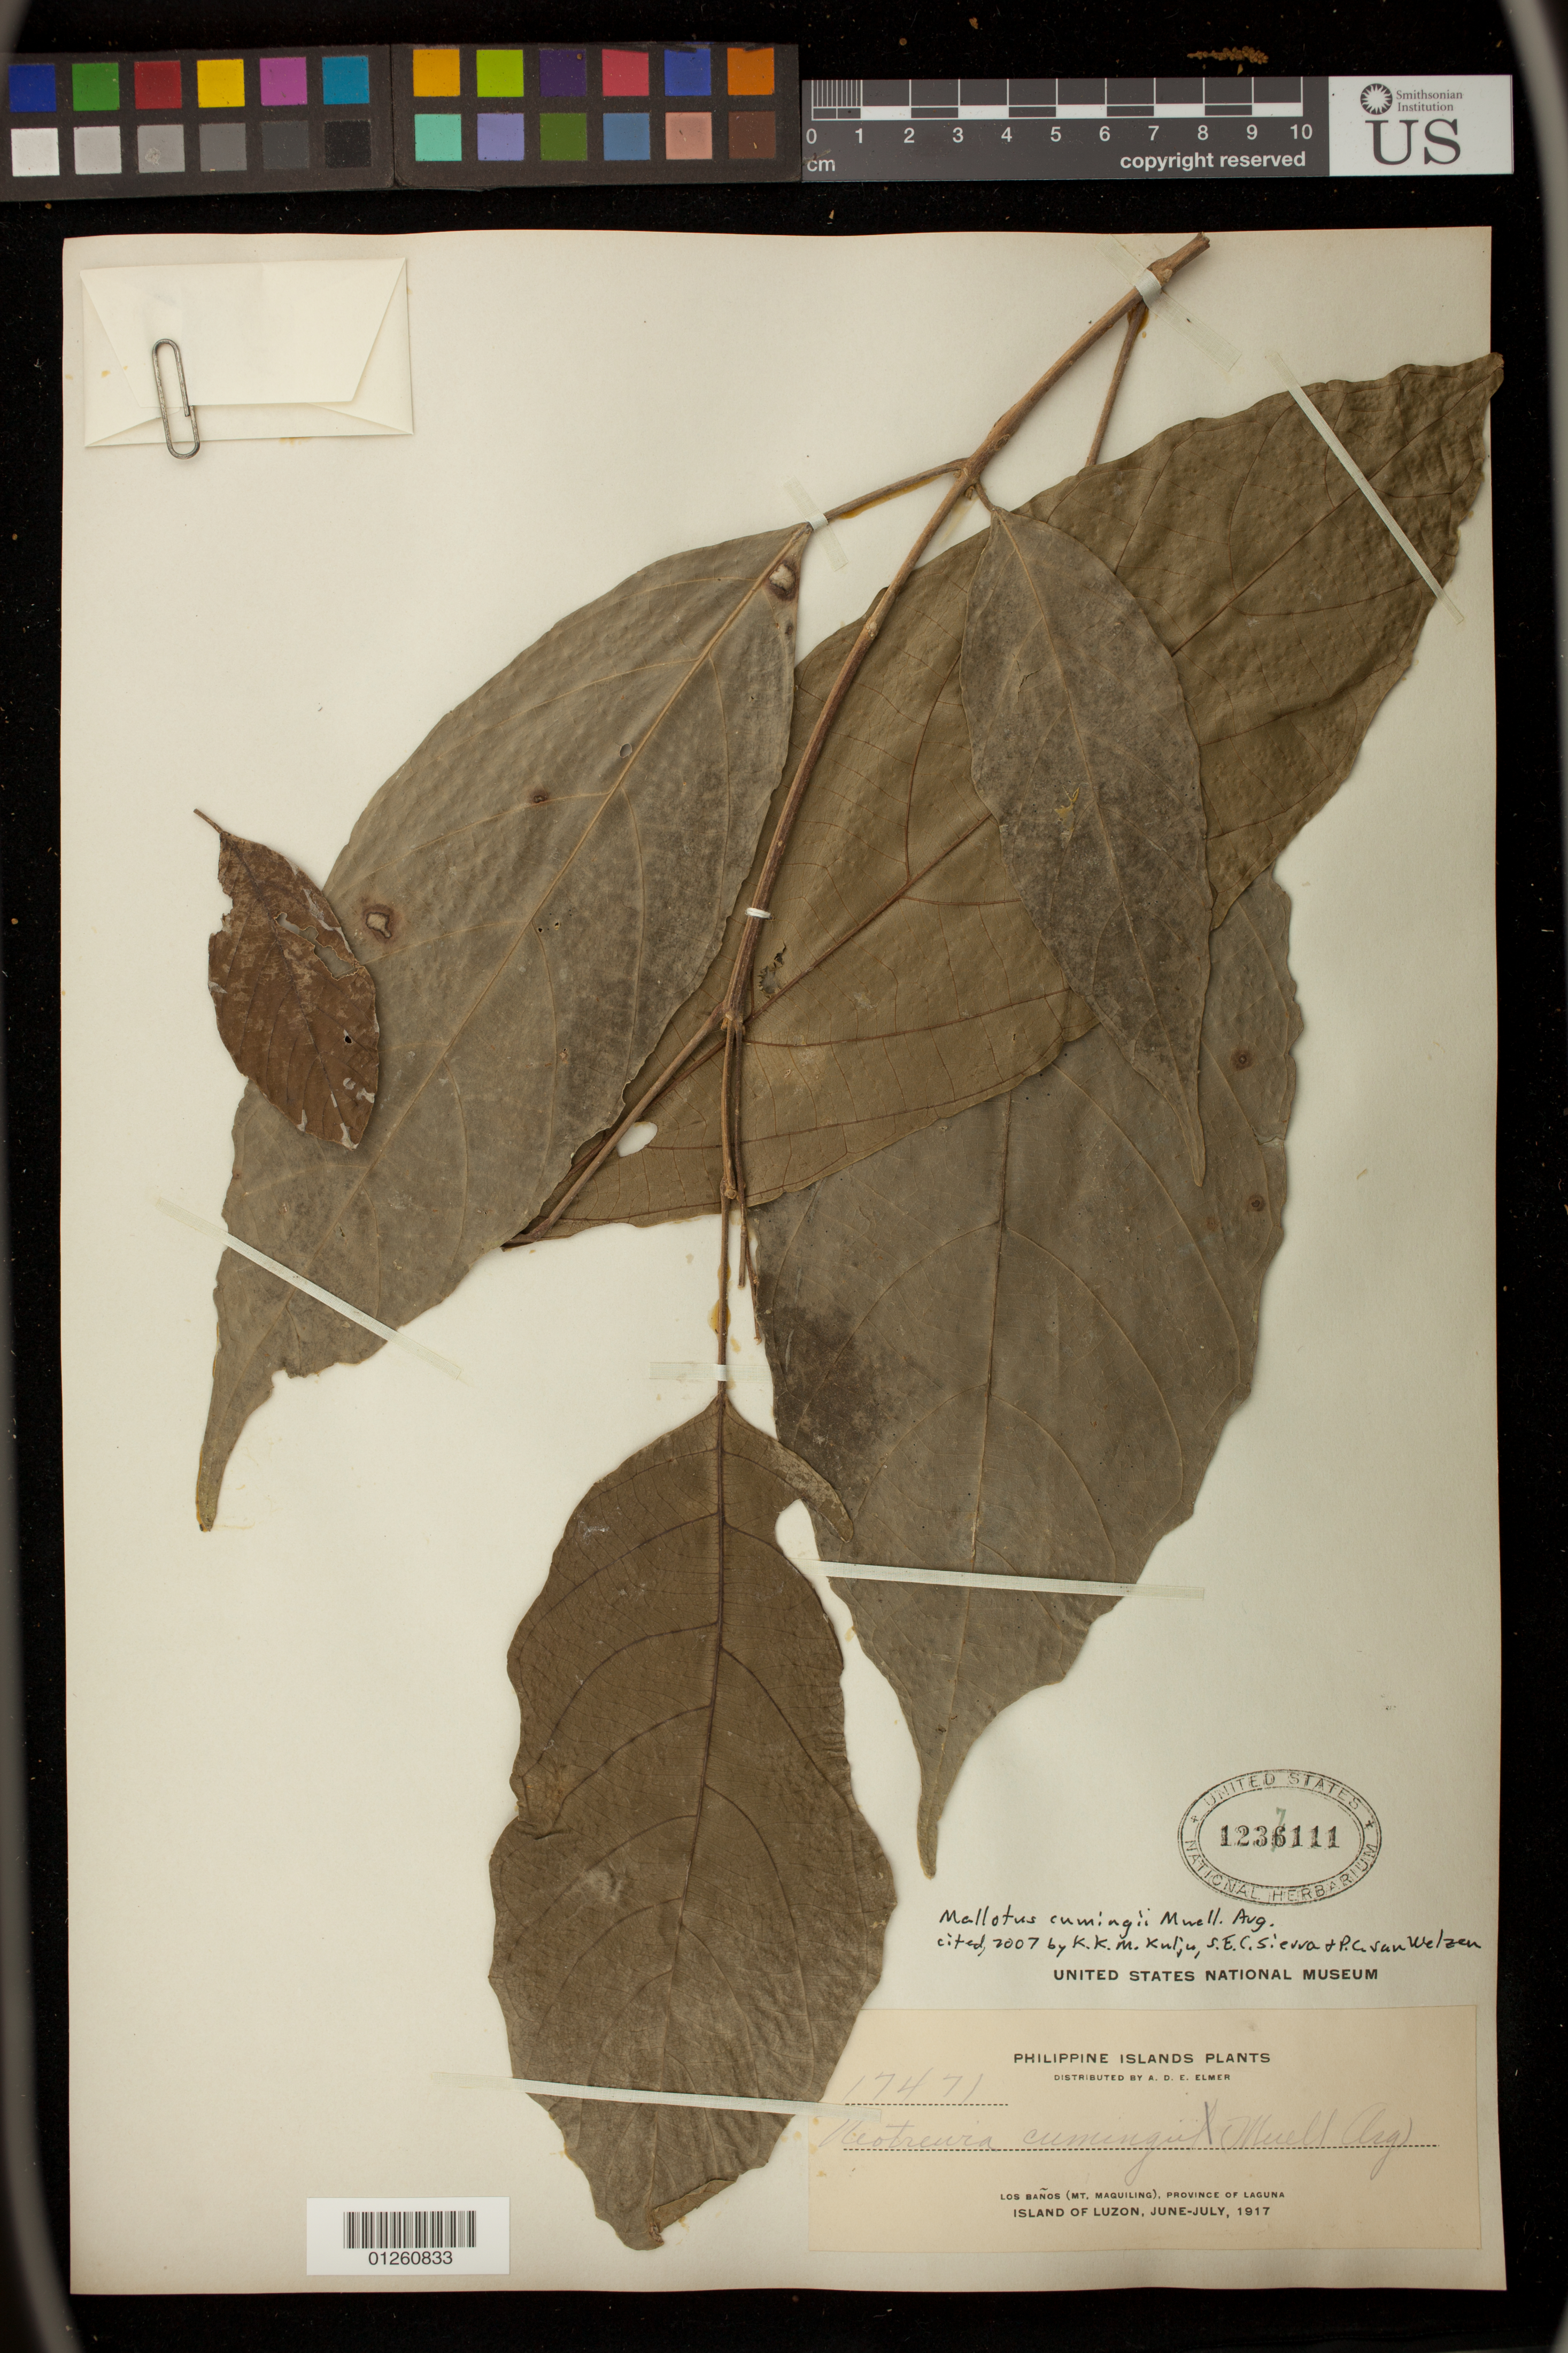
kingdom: Plantae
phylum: Tracheophyta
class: Magnoliopsida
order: Malpighiales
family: Euphorbiaceae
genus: Mallotus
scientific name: Mallotus cumingii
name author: Müll. Arg.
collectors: A. D. E. Elmer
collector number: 17471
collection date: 1917-06/1917-07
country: Philippines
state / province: Calabarzon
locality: Los Banos (Mt. Maquiling) Province of Laguna Island of Luzon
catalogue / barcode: US 1237111